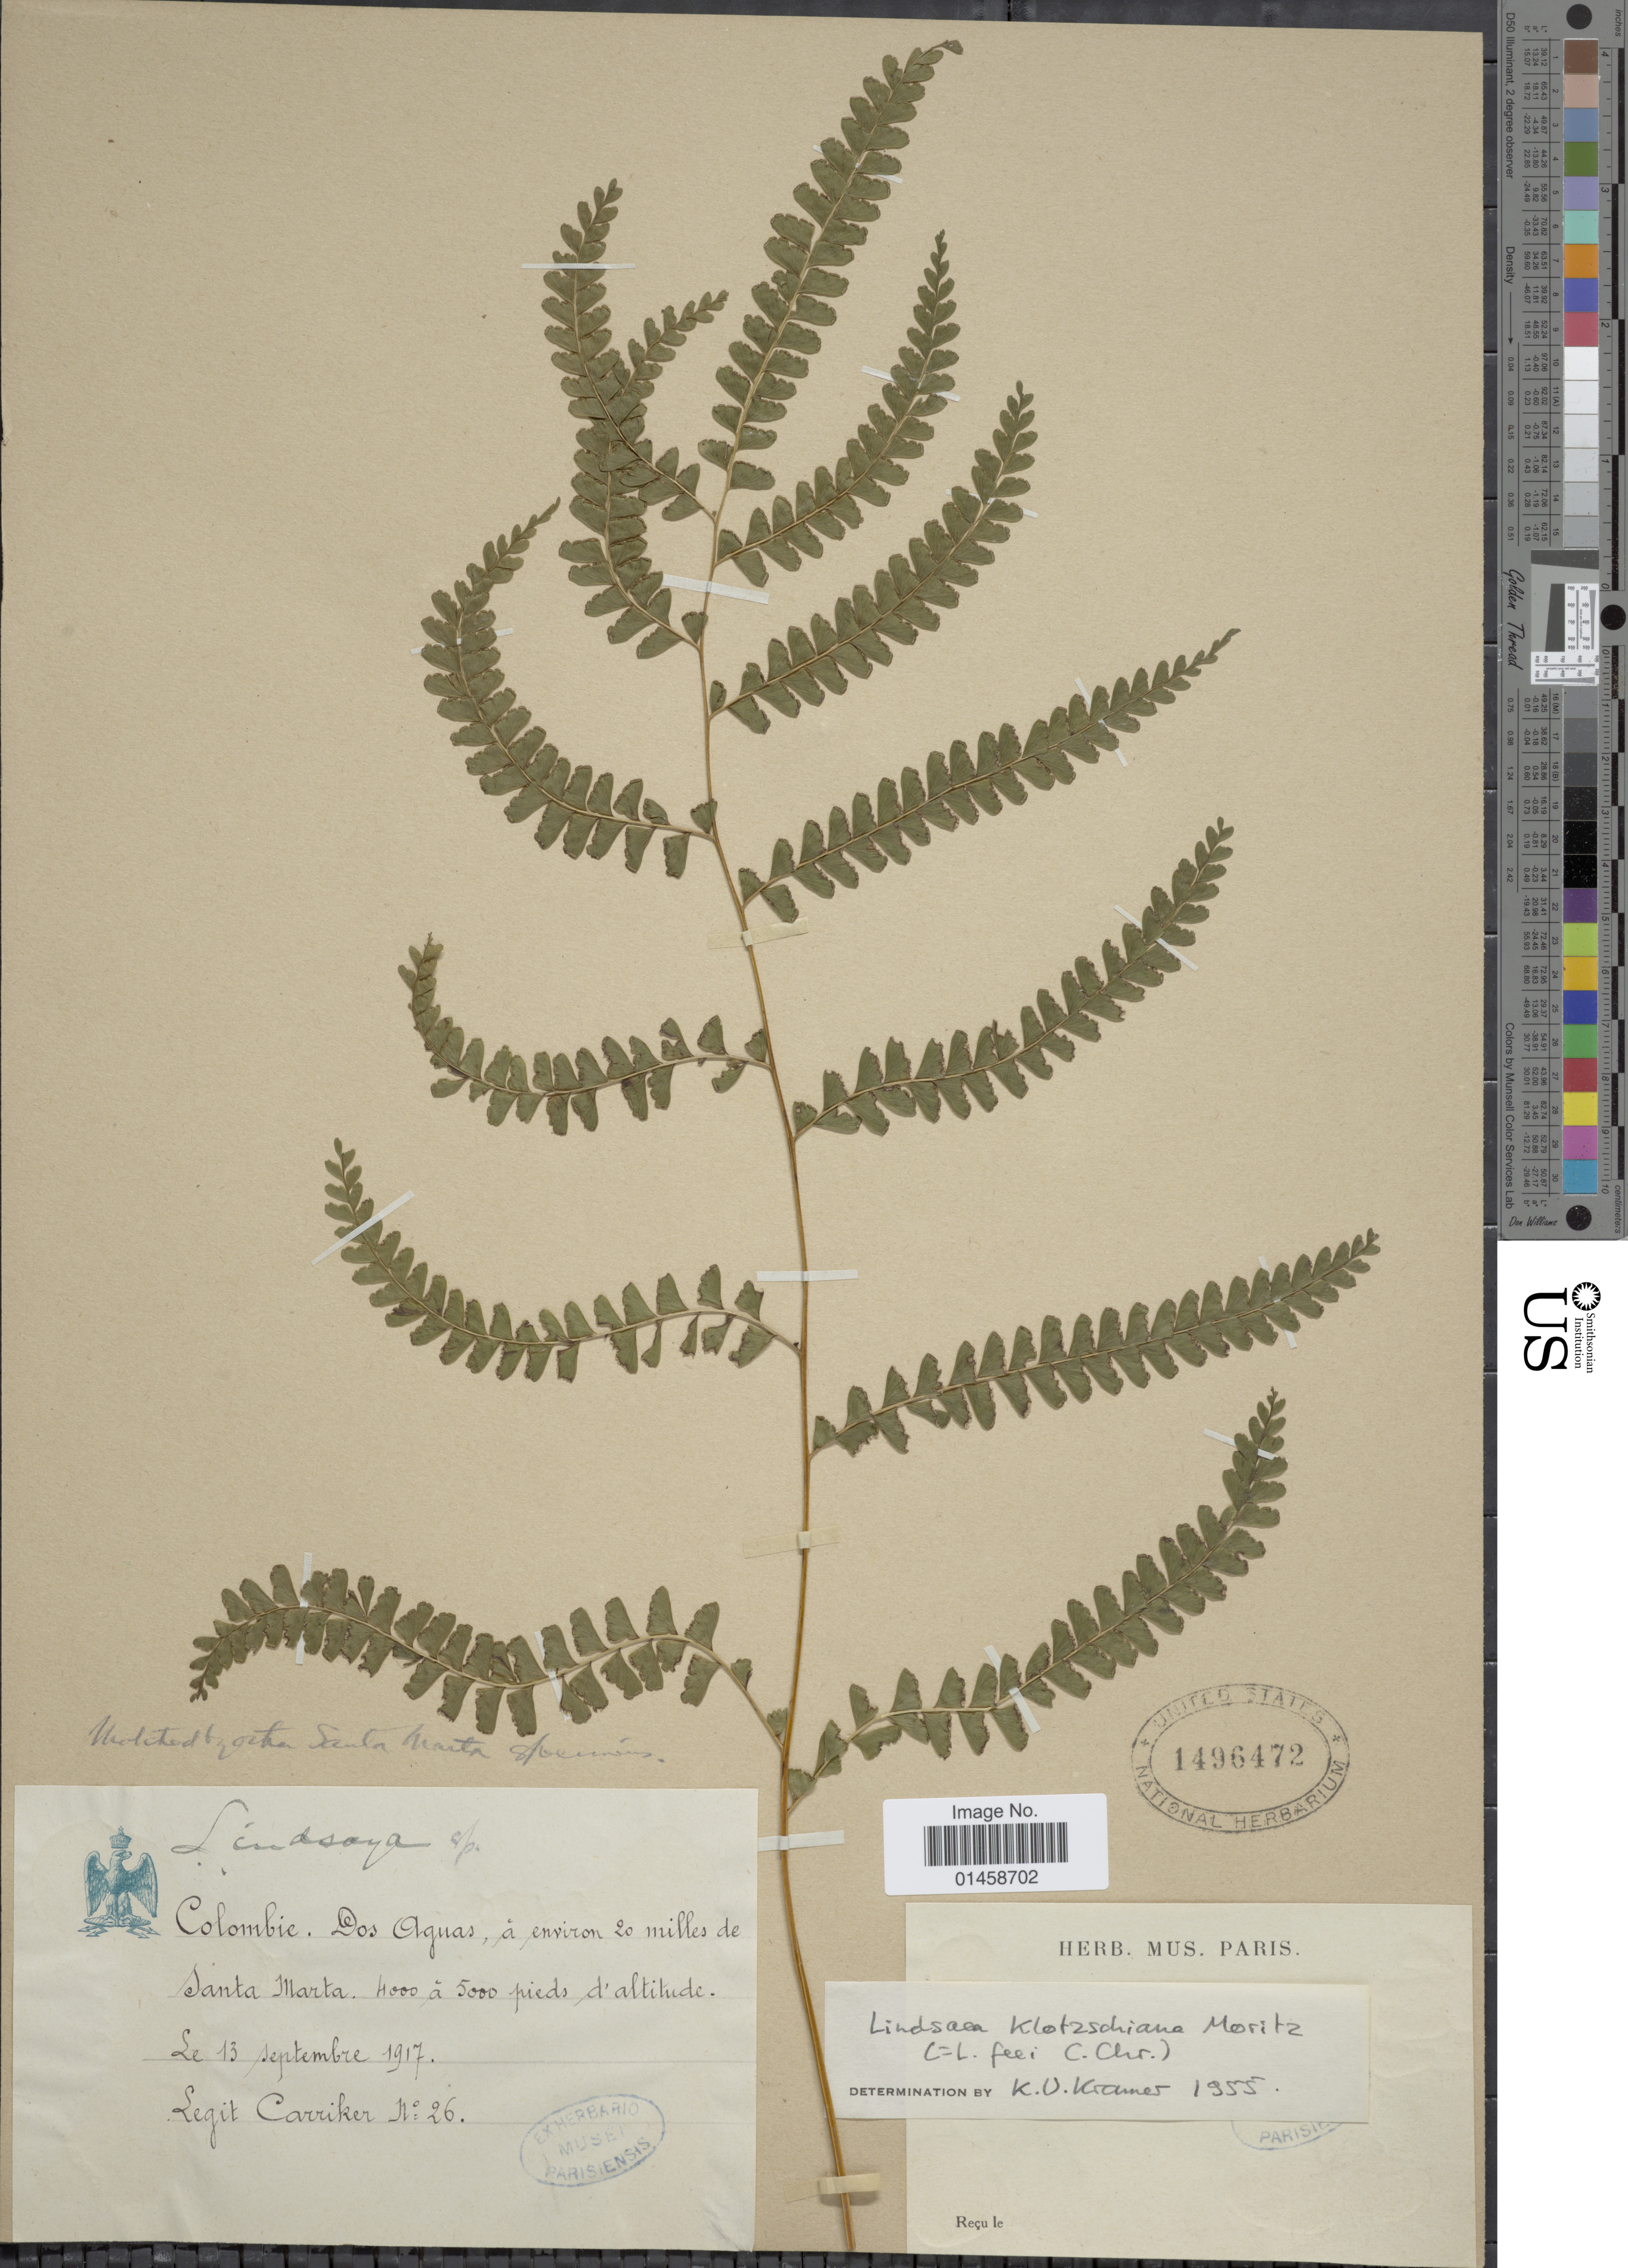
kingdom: Plantae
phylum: Tracheophyta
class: Polypodiopsida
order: Polypodiales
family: Lindsaeaceae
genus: Lindsaea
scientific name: Lindsaea klotzchiana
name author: Moritz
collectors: Carriker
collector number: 26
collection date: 1917-09-13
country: Colombia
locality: Dos Aguas, a environ 20 miles de Santa Marta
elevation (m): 1219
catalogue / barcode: US 1496472